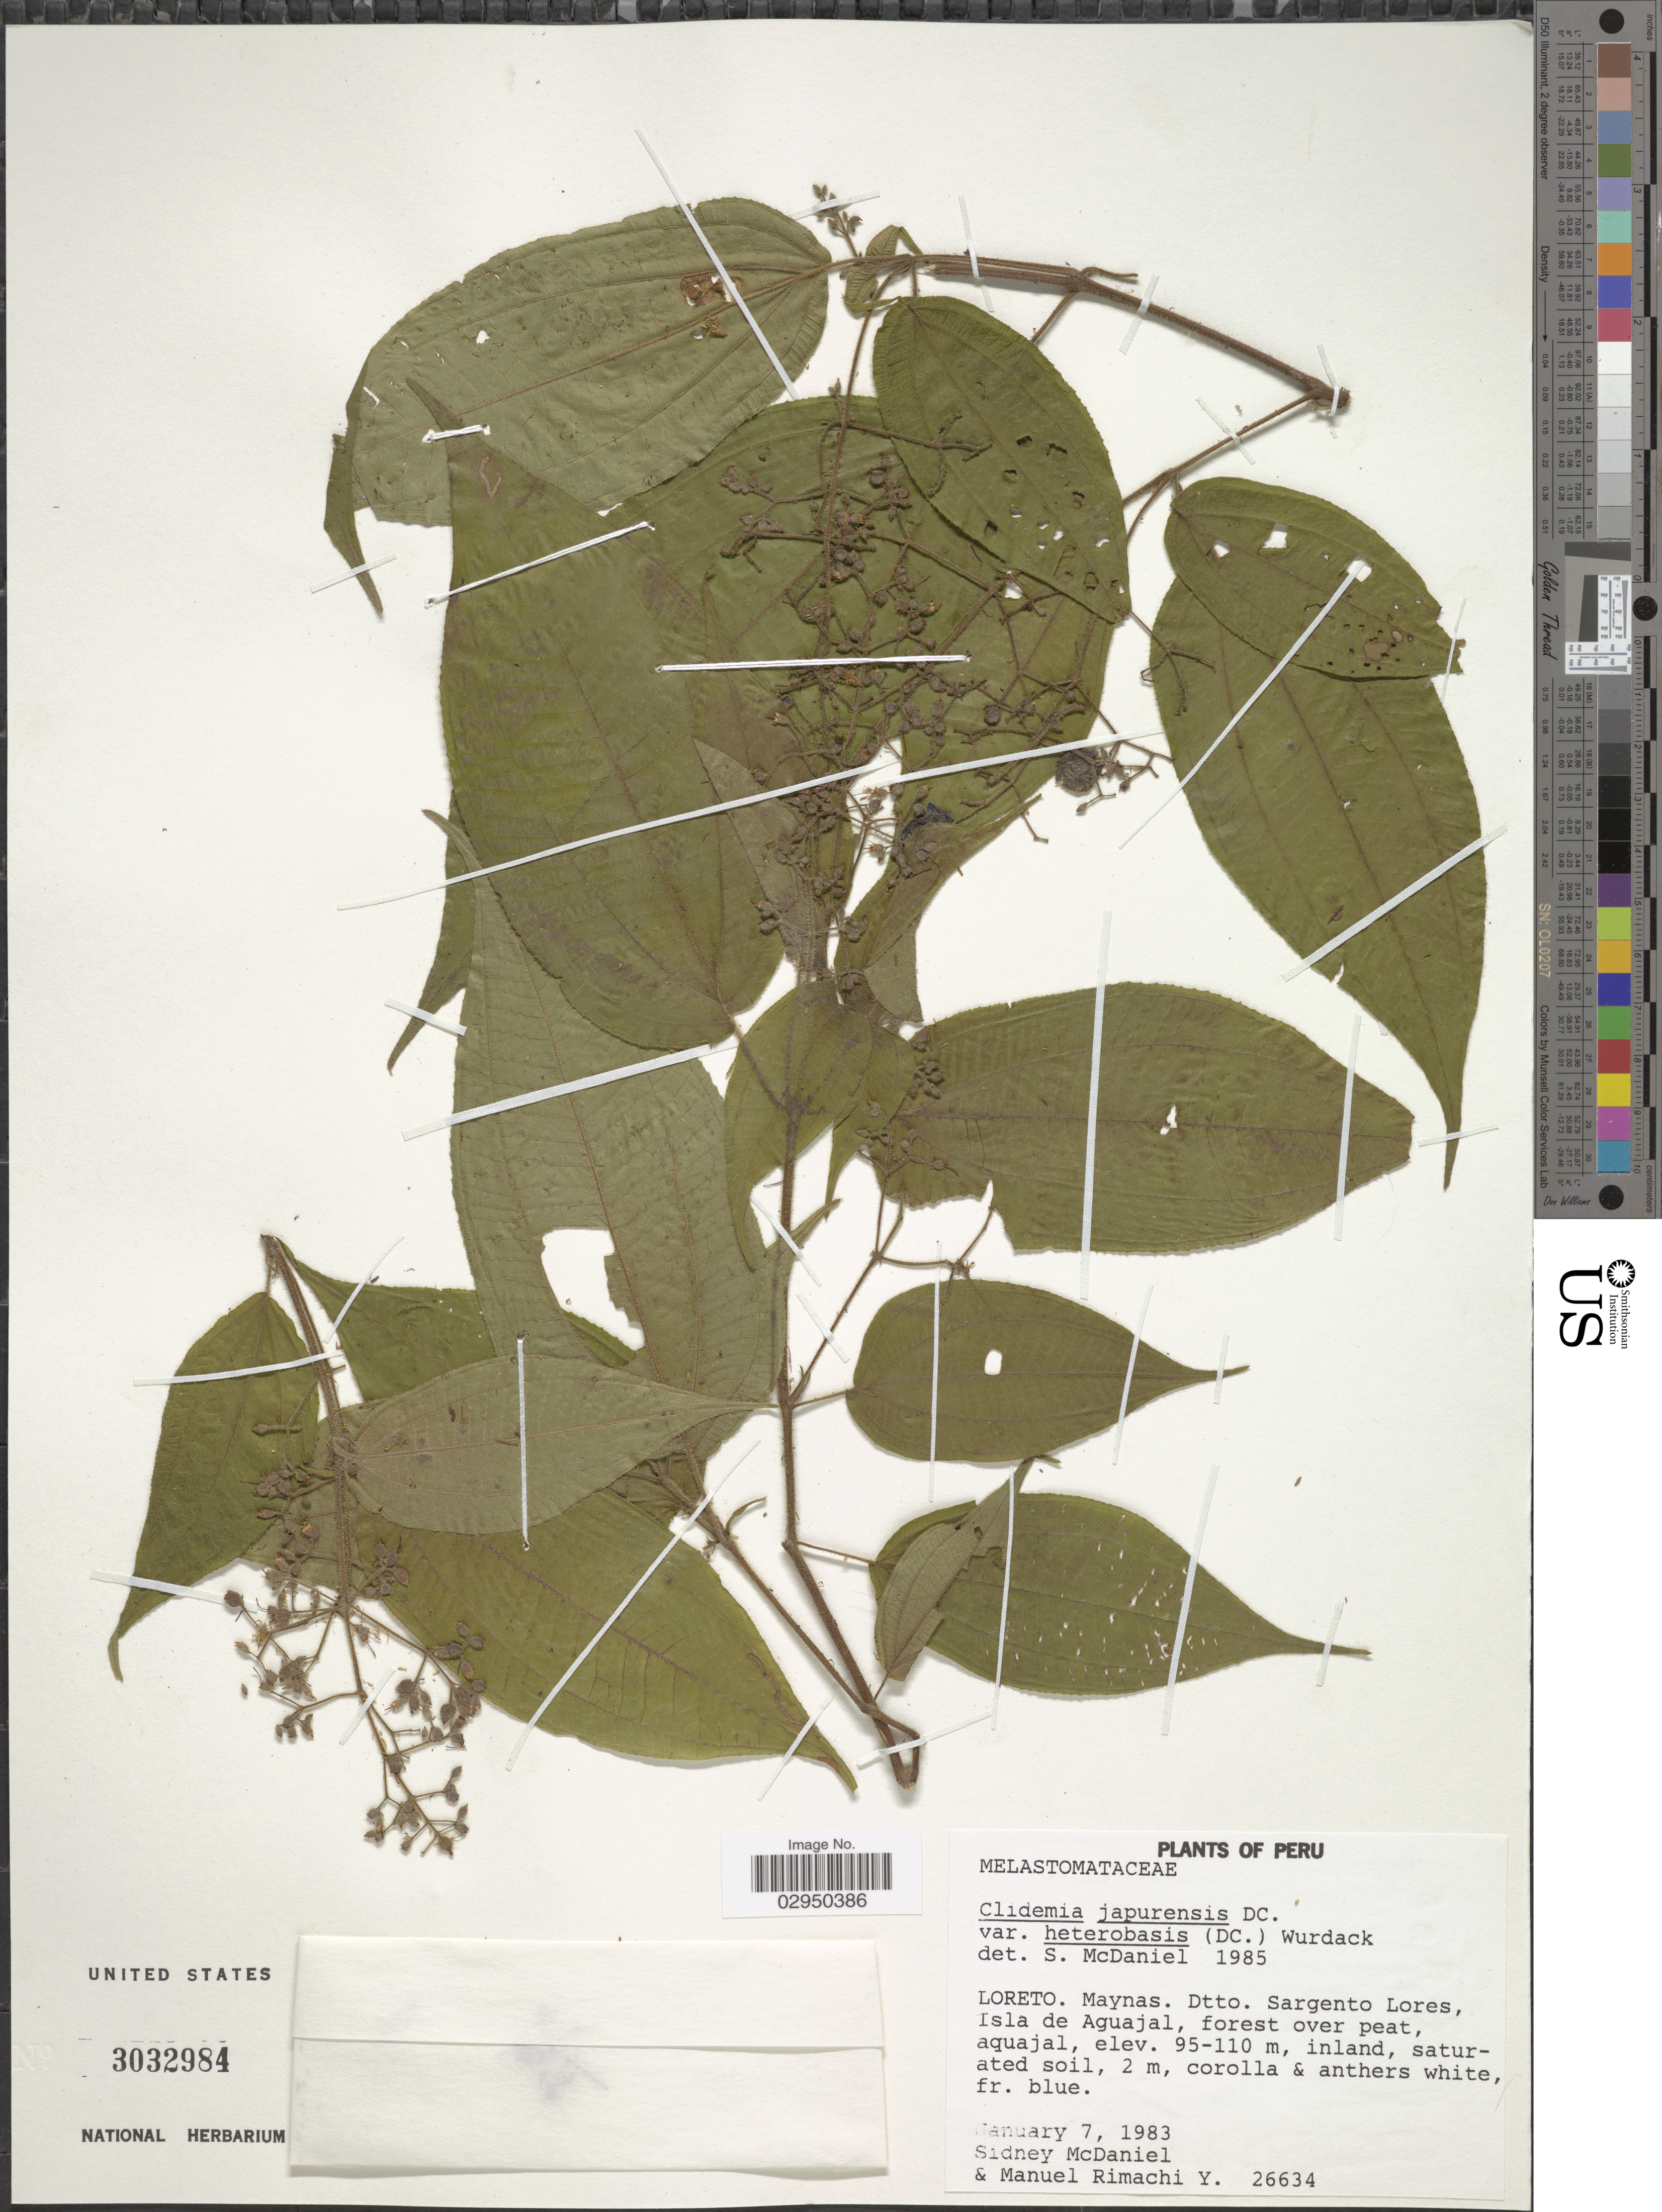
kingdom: Plantae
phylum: Tracheophyta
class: Magnoliopsida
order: Myrtales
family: Melastomataceae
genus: Clidemia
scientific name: Clidemia japurensis var. heterobasis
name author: (DC.) Wurdack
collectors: S. McDaniel & M. Rimachi Y.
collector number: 26634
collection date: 1983-01-07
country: Peru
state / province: Loreto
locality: Maynas. Dtto. Sargento Lores, Isla de Aguajal, forest over peat, aquajal.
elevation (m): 95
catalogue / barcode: US 3032984